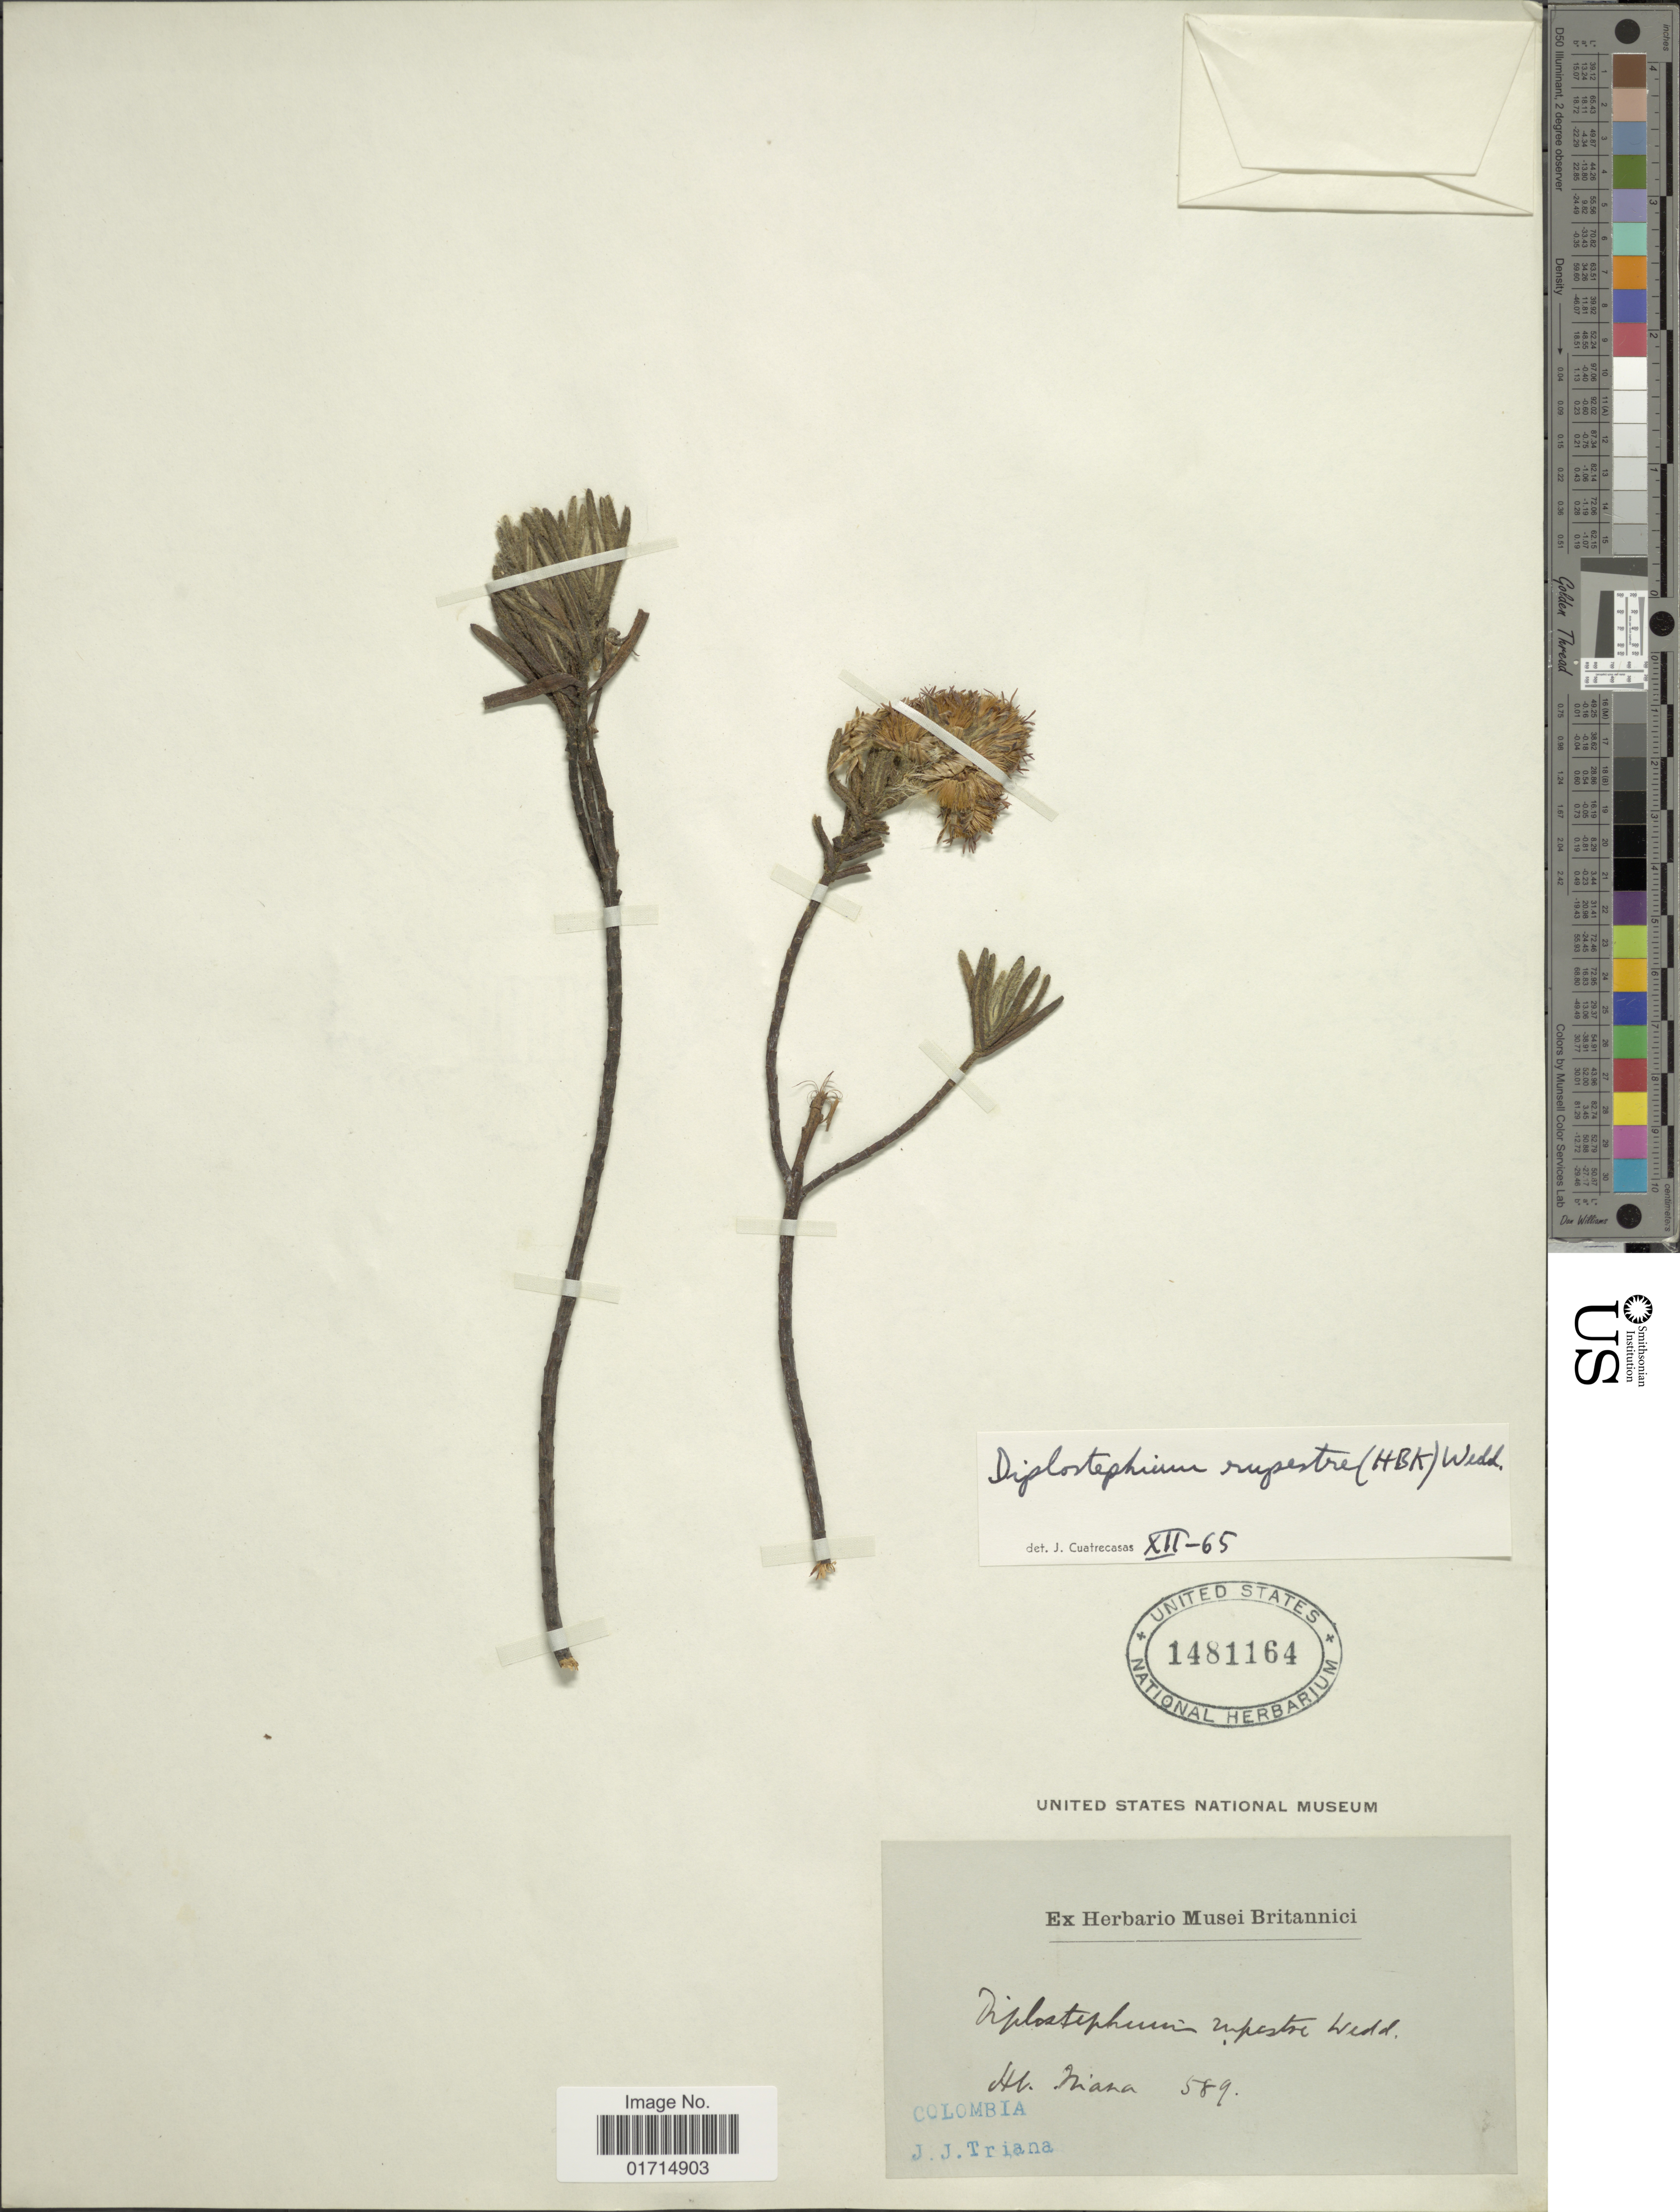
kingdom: Plantae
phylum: Tracheophyta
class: Magnoliopsida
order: Asterales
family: Asteraceae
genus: Diplostephium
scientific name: Diplostephium rupestre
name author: (Kunth) Wedd.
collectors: J. J. Triana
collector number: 589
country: Colombia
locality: Colombia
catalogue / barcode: US 1481164